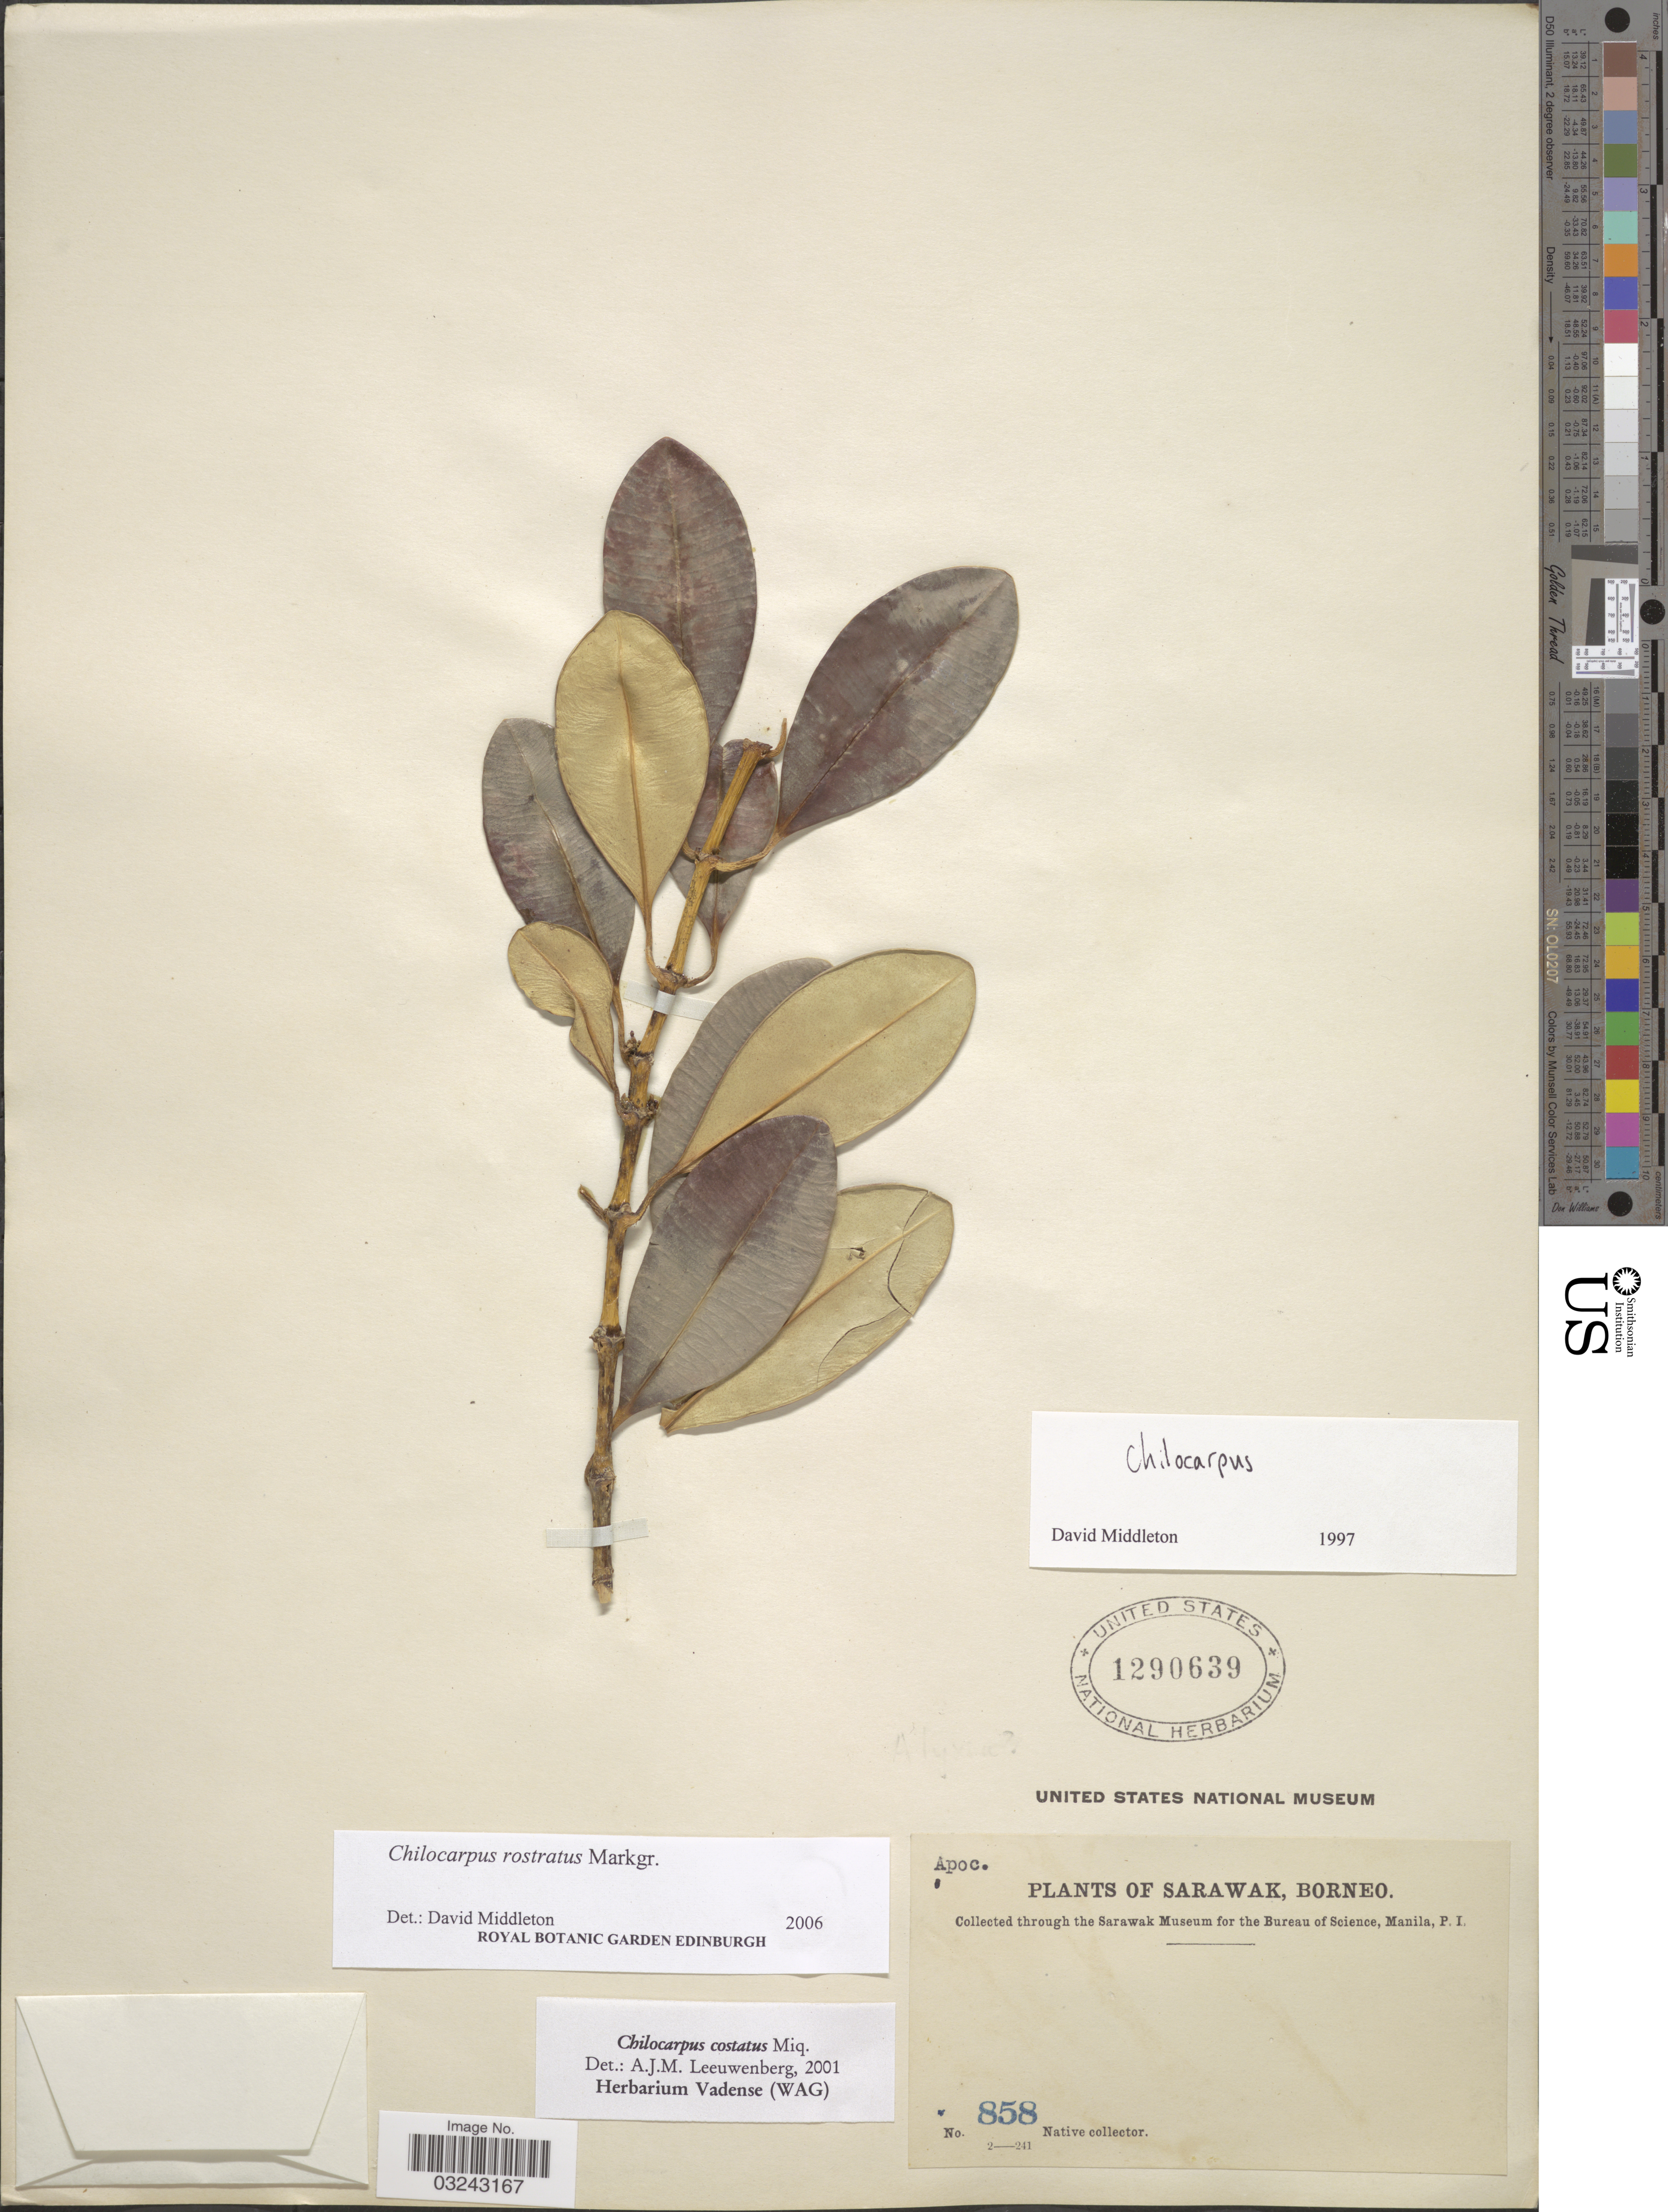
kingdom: Plantae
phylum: Tracheophyta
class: Magnoliopsida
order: Gentianales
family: Apocynaceae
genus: Chilocarpus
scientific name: Chilocarpus rostratus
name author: Markgr.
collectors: Native collector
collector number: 858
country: Malaysia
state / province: Sarawak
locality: Borneo.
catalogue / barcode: US 1290639